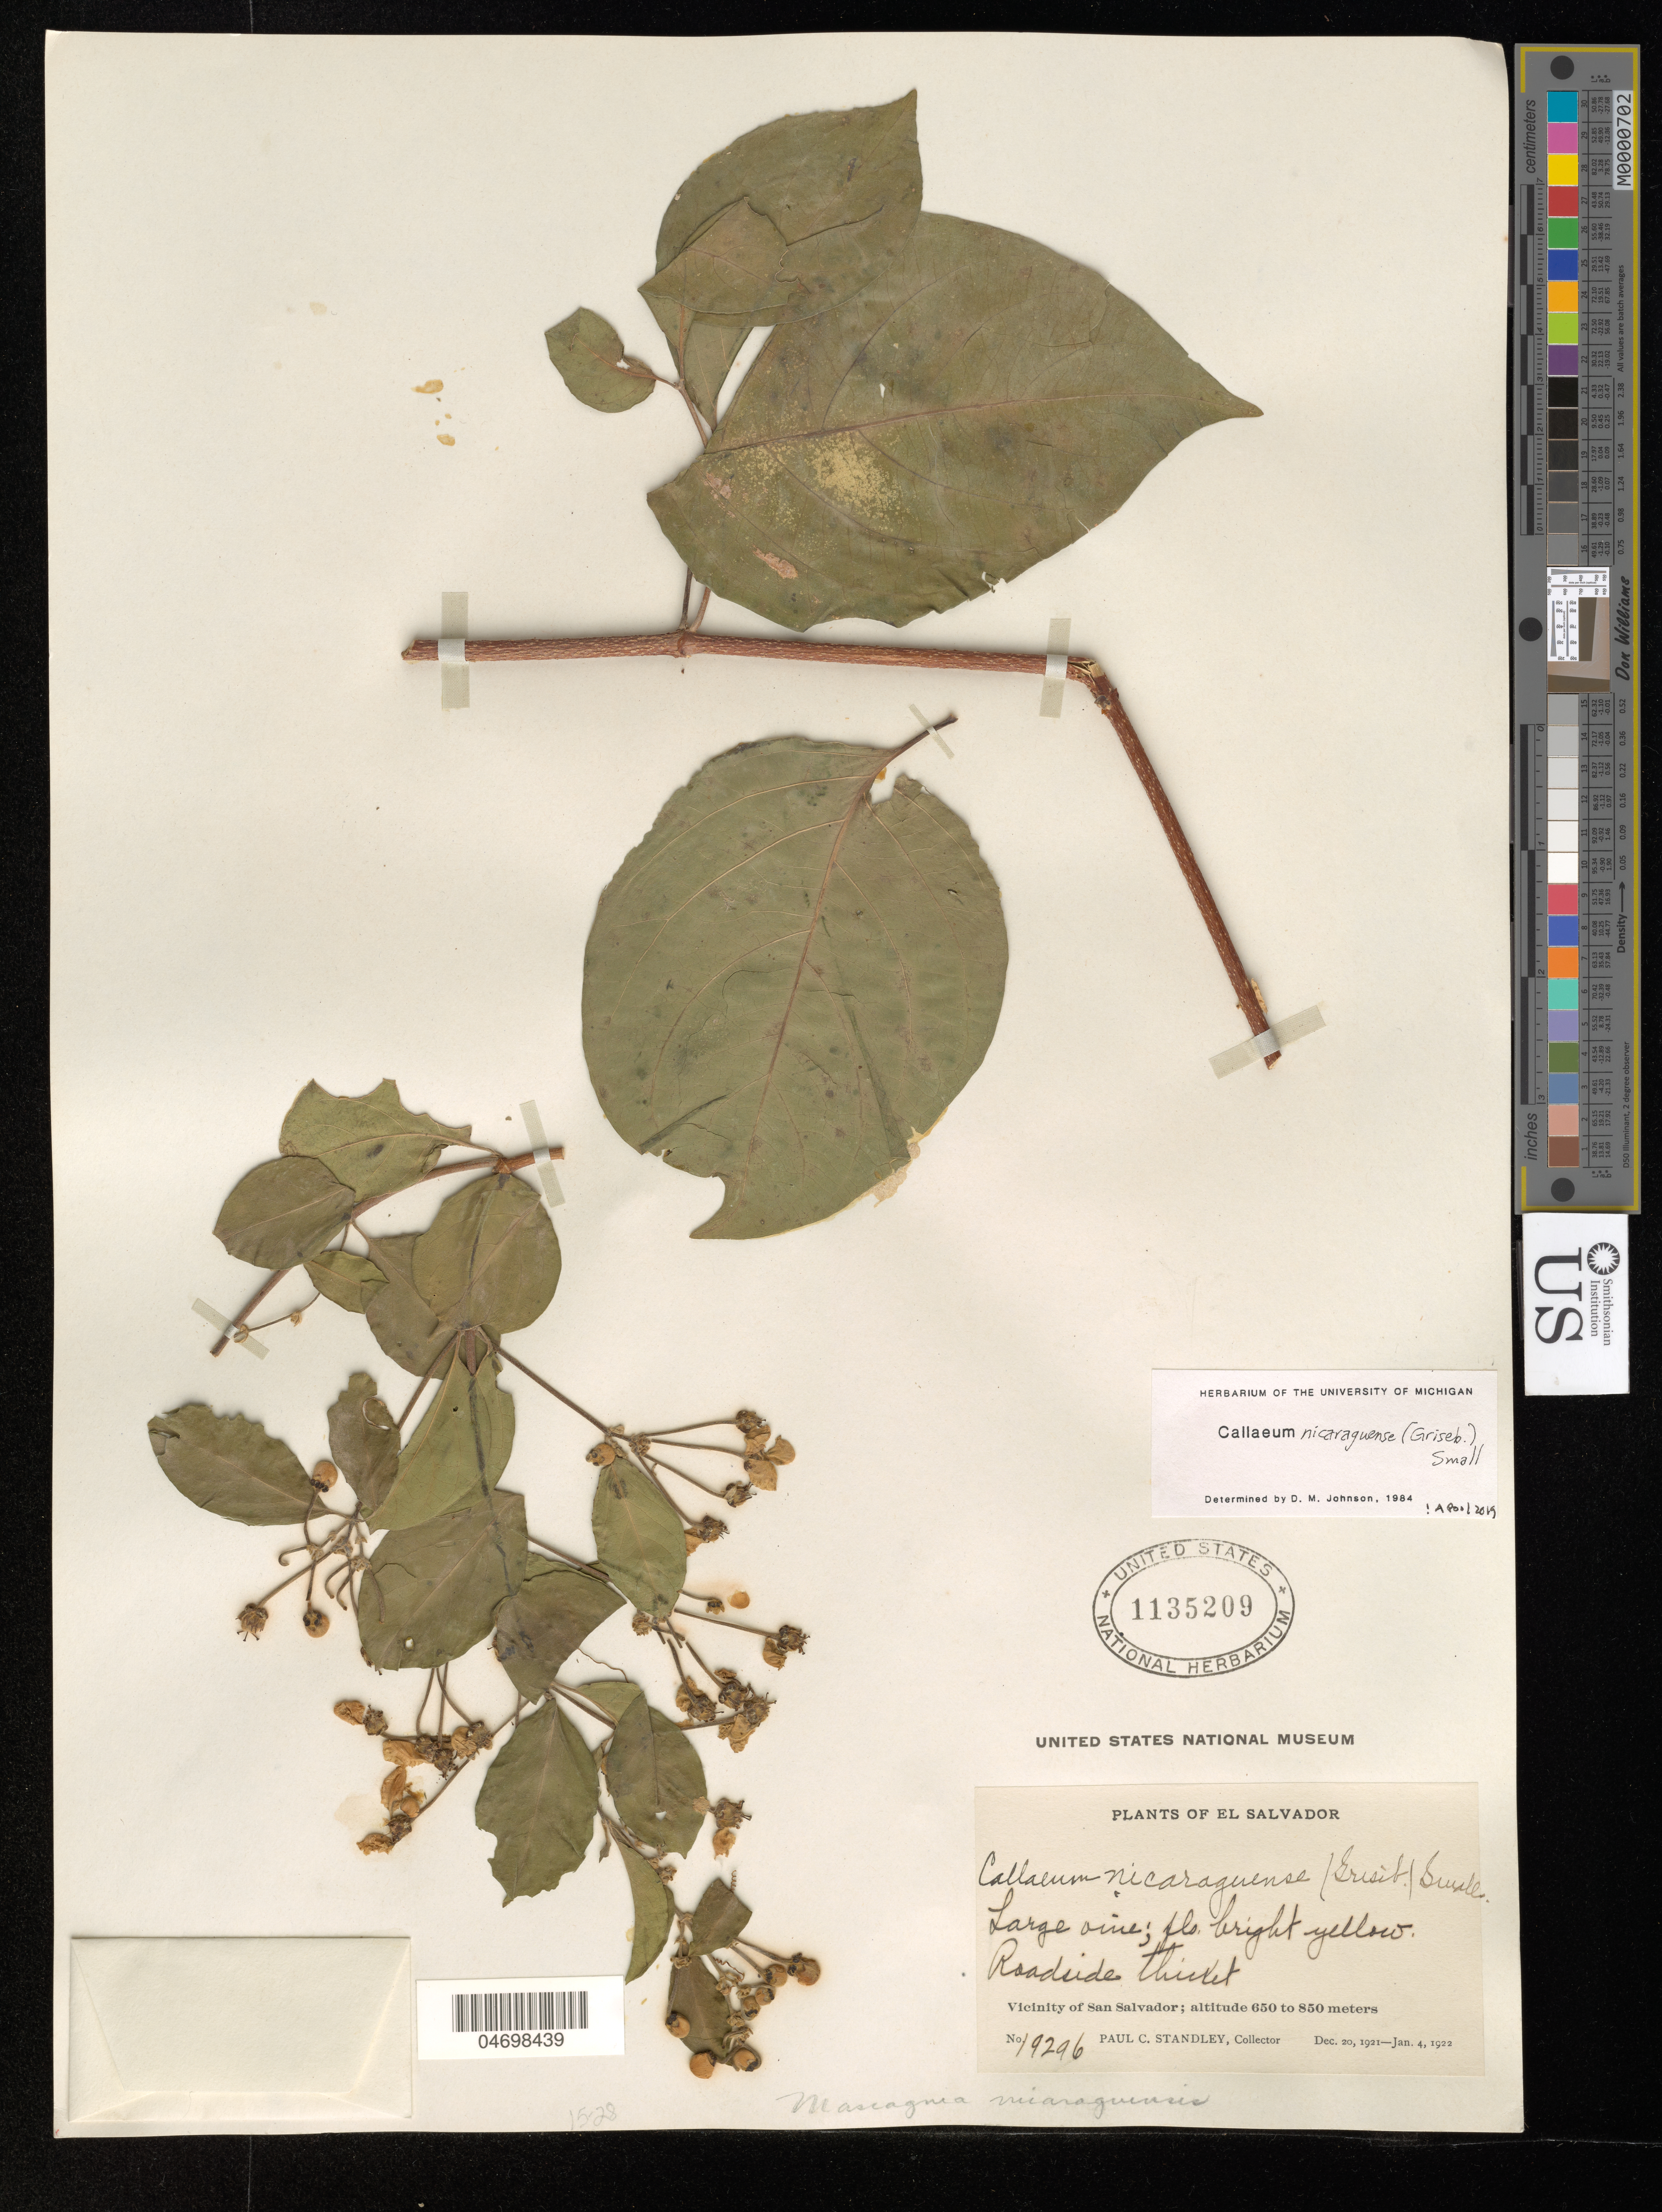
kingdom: Plantae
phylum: Tracheophyta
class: Magnoliopsida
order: Malpighiales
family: Malpighiaceae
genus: Callaeum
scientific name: Callaeum nicaraguense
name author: (Griseb.) Small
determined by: Pool, A., (MO), Missouri Botanical Garden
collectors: P. C. Standley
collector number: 19296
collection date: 1921-12-20/1922-01-04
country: El Salvador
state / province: San Salvador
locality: Open bank, vicinity of San Salvador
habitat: Roadside thicket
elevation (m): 650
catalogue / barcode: US 1135209